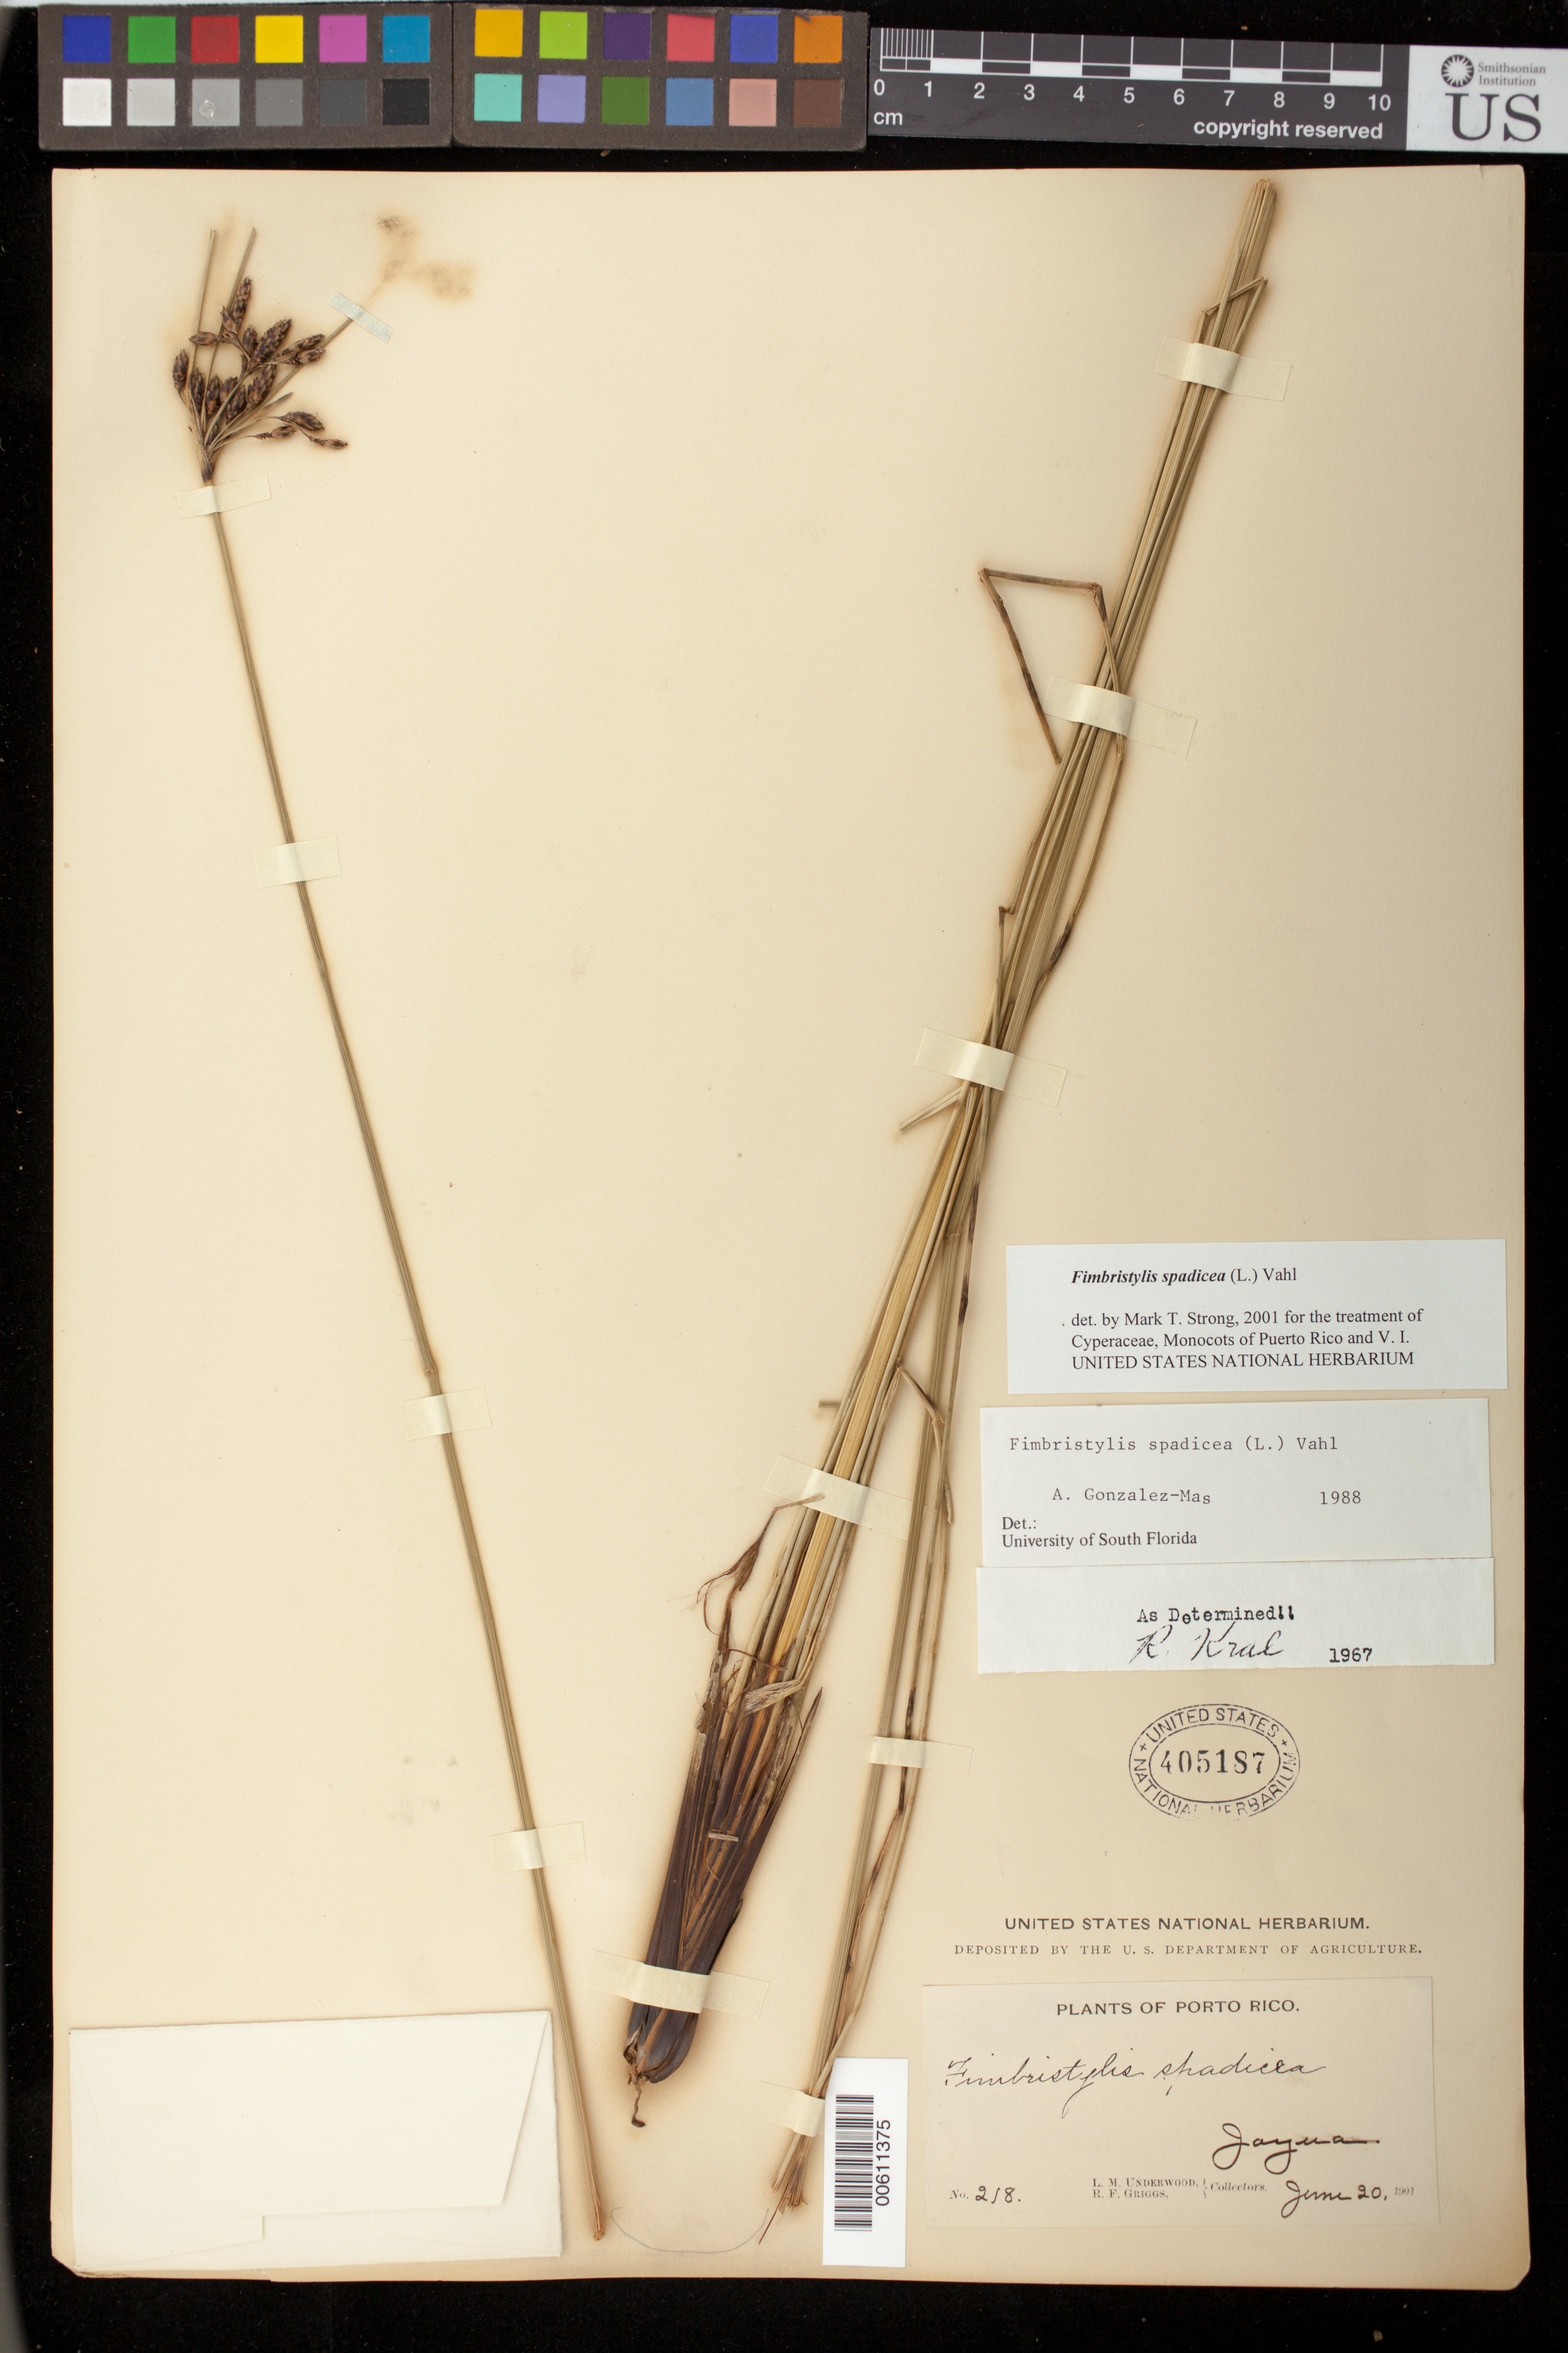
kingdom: Plantae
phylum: Tracheophyta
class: Liliopsida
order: Poales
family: Cyperaceae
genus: Fimbristylis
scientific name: Fimbristylis spadicea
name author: (L.) Vahl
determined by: Strong, Mark T., (BOT), Smithsonian Institution - National Museum of Natural History (UNITED STATES)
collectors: L. M. Underwood & R. F. Griggs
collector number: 218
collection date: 1901-06-20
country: Puerto Rico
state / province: Jayuya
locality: Jayua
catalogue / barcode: US 405187